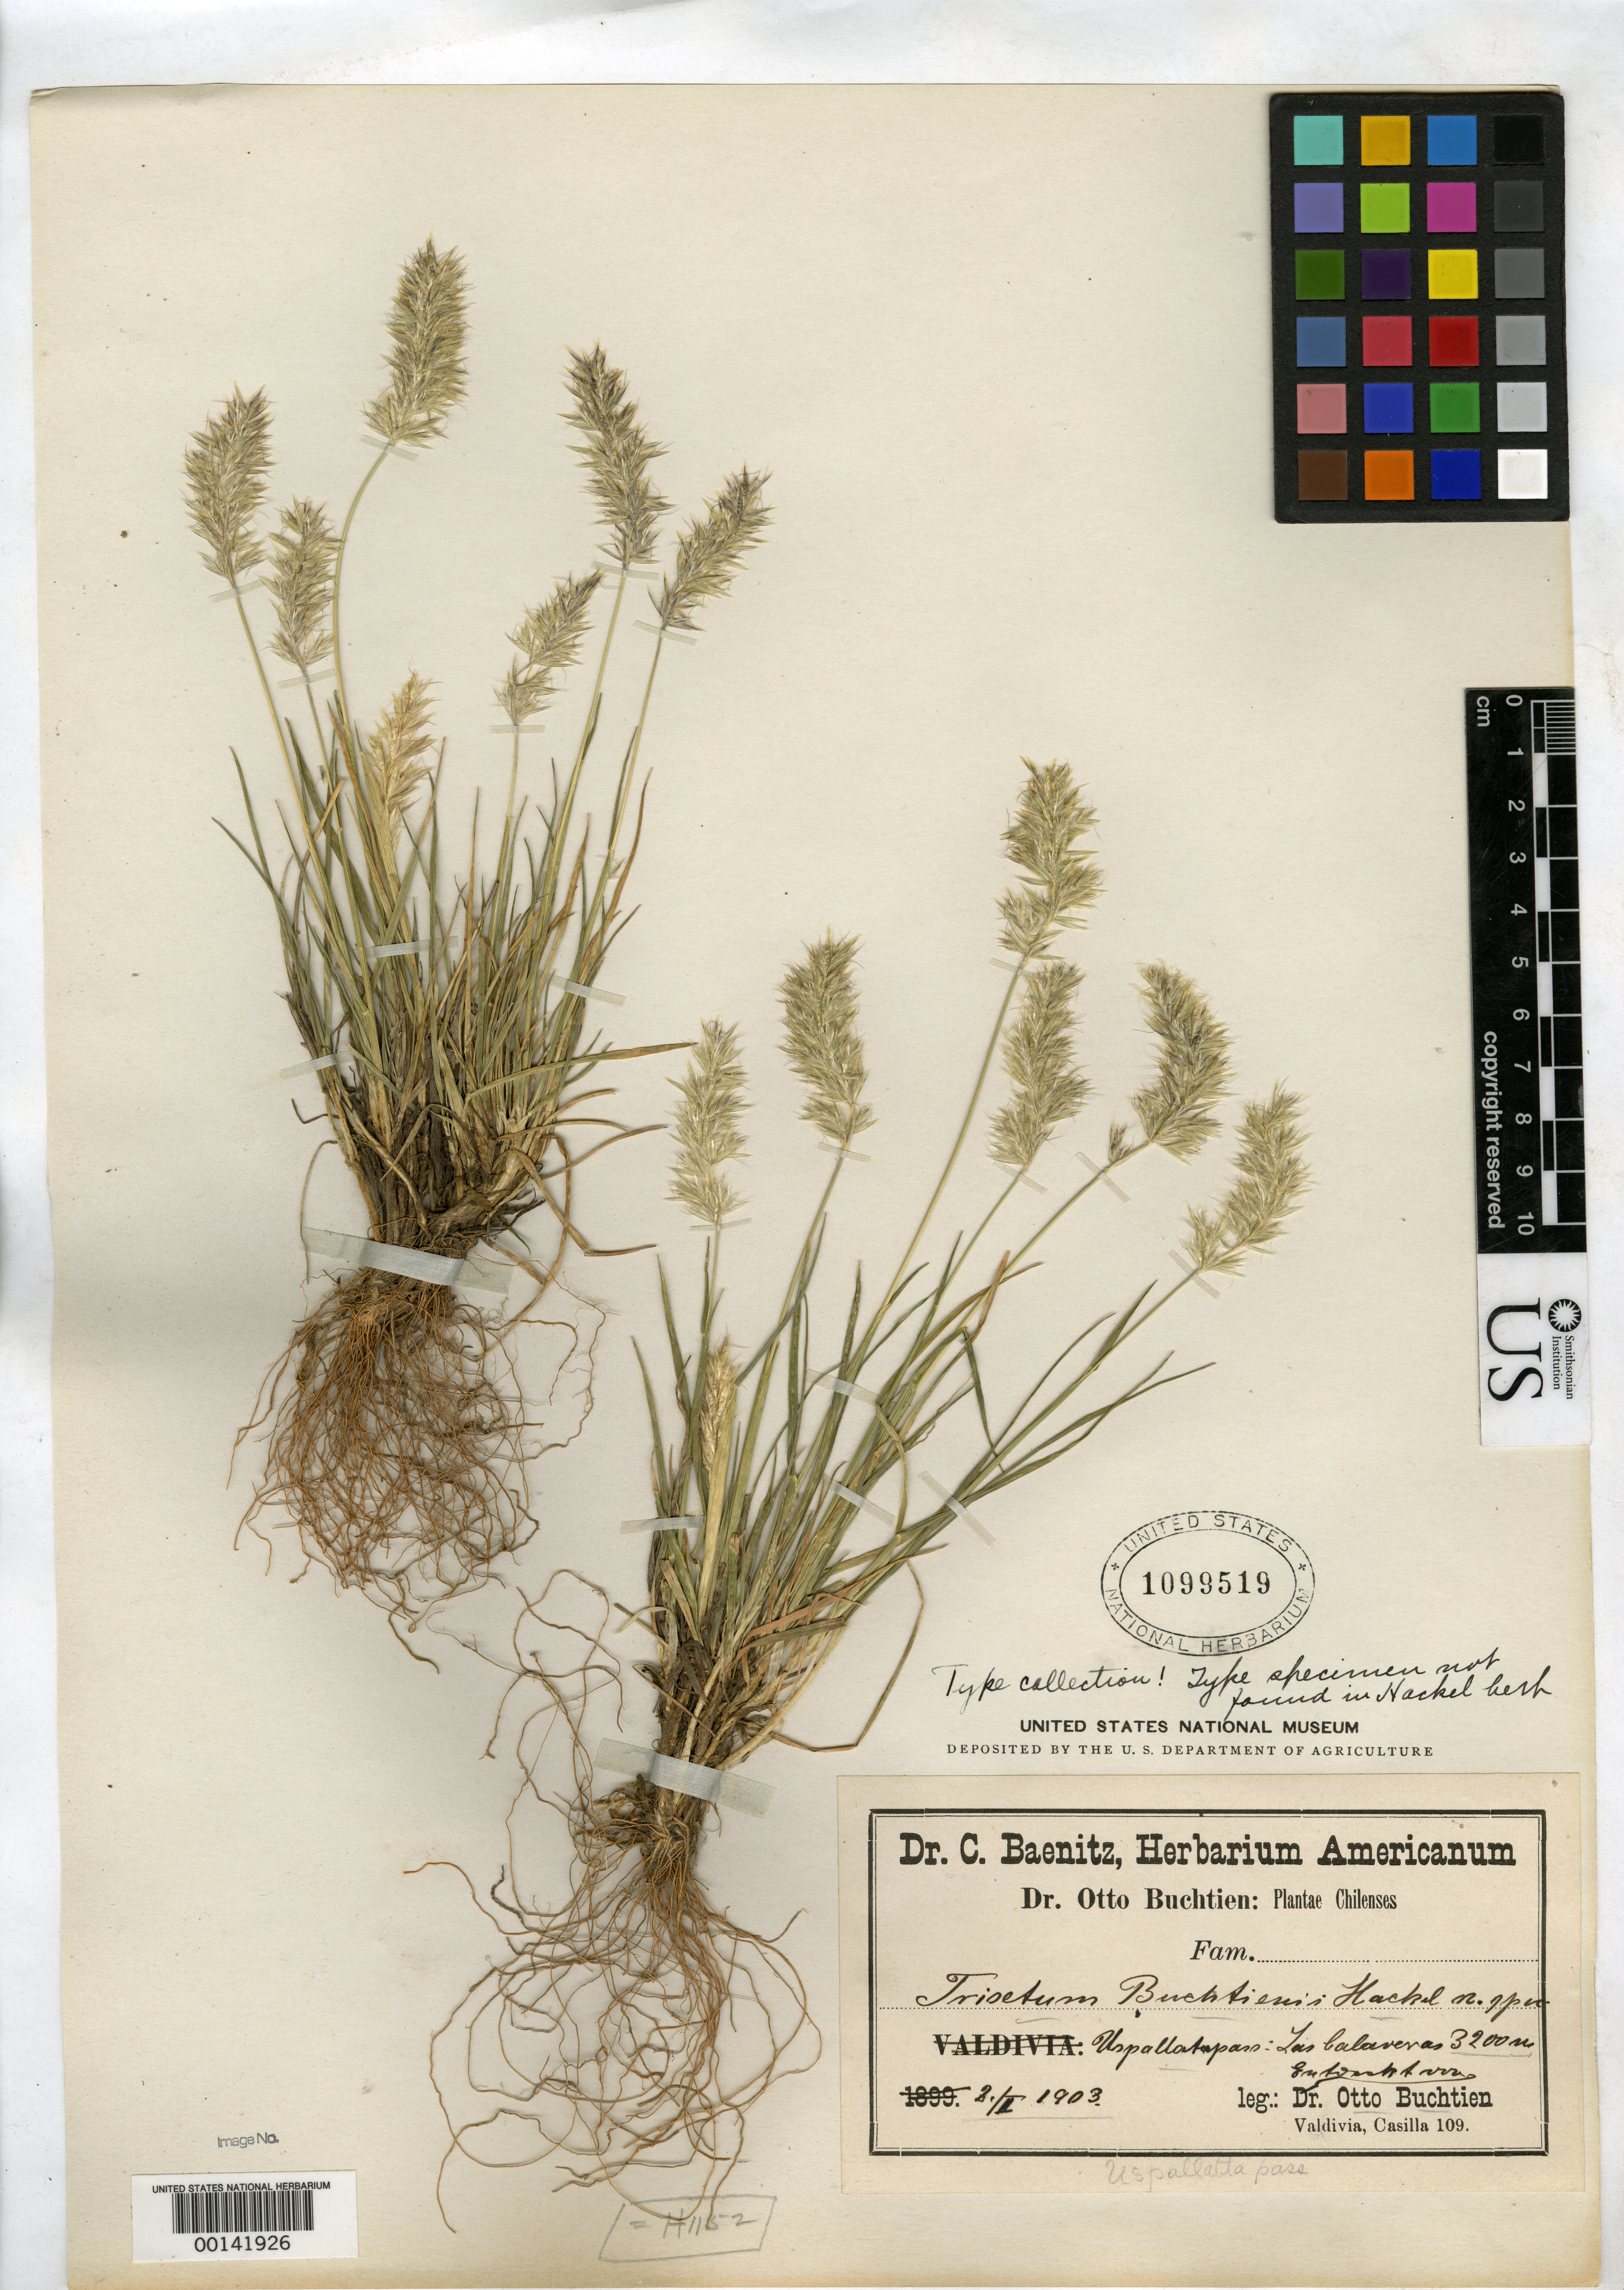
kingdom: Plantae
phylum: Tracheophyta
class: Liliopsida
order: Poales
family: Poaceae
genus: Trisetum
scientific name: Trisetum buchtienii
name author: Hack.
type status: Type Collection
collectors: O. Buchtien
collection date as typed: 1903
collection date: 1903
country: Chile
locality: Las Calaveras.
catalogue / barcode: US 1099519